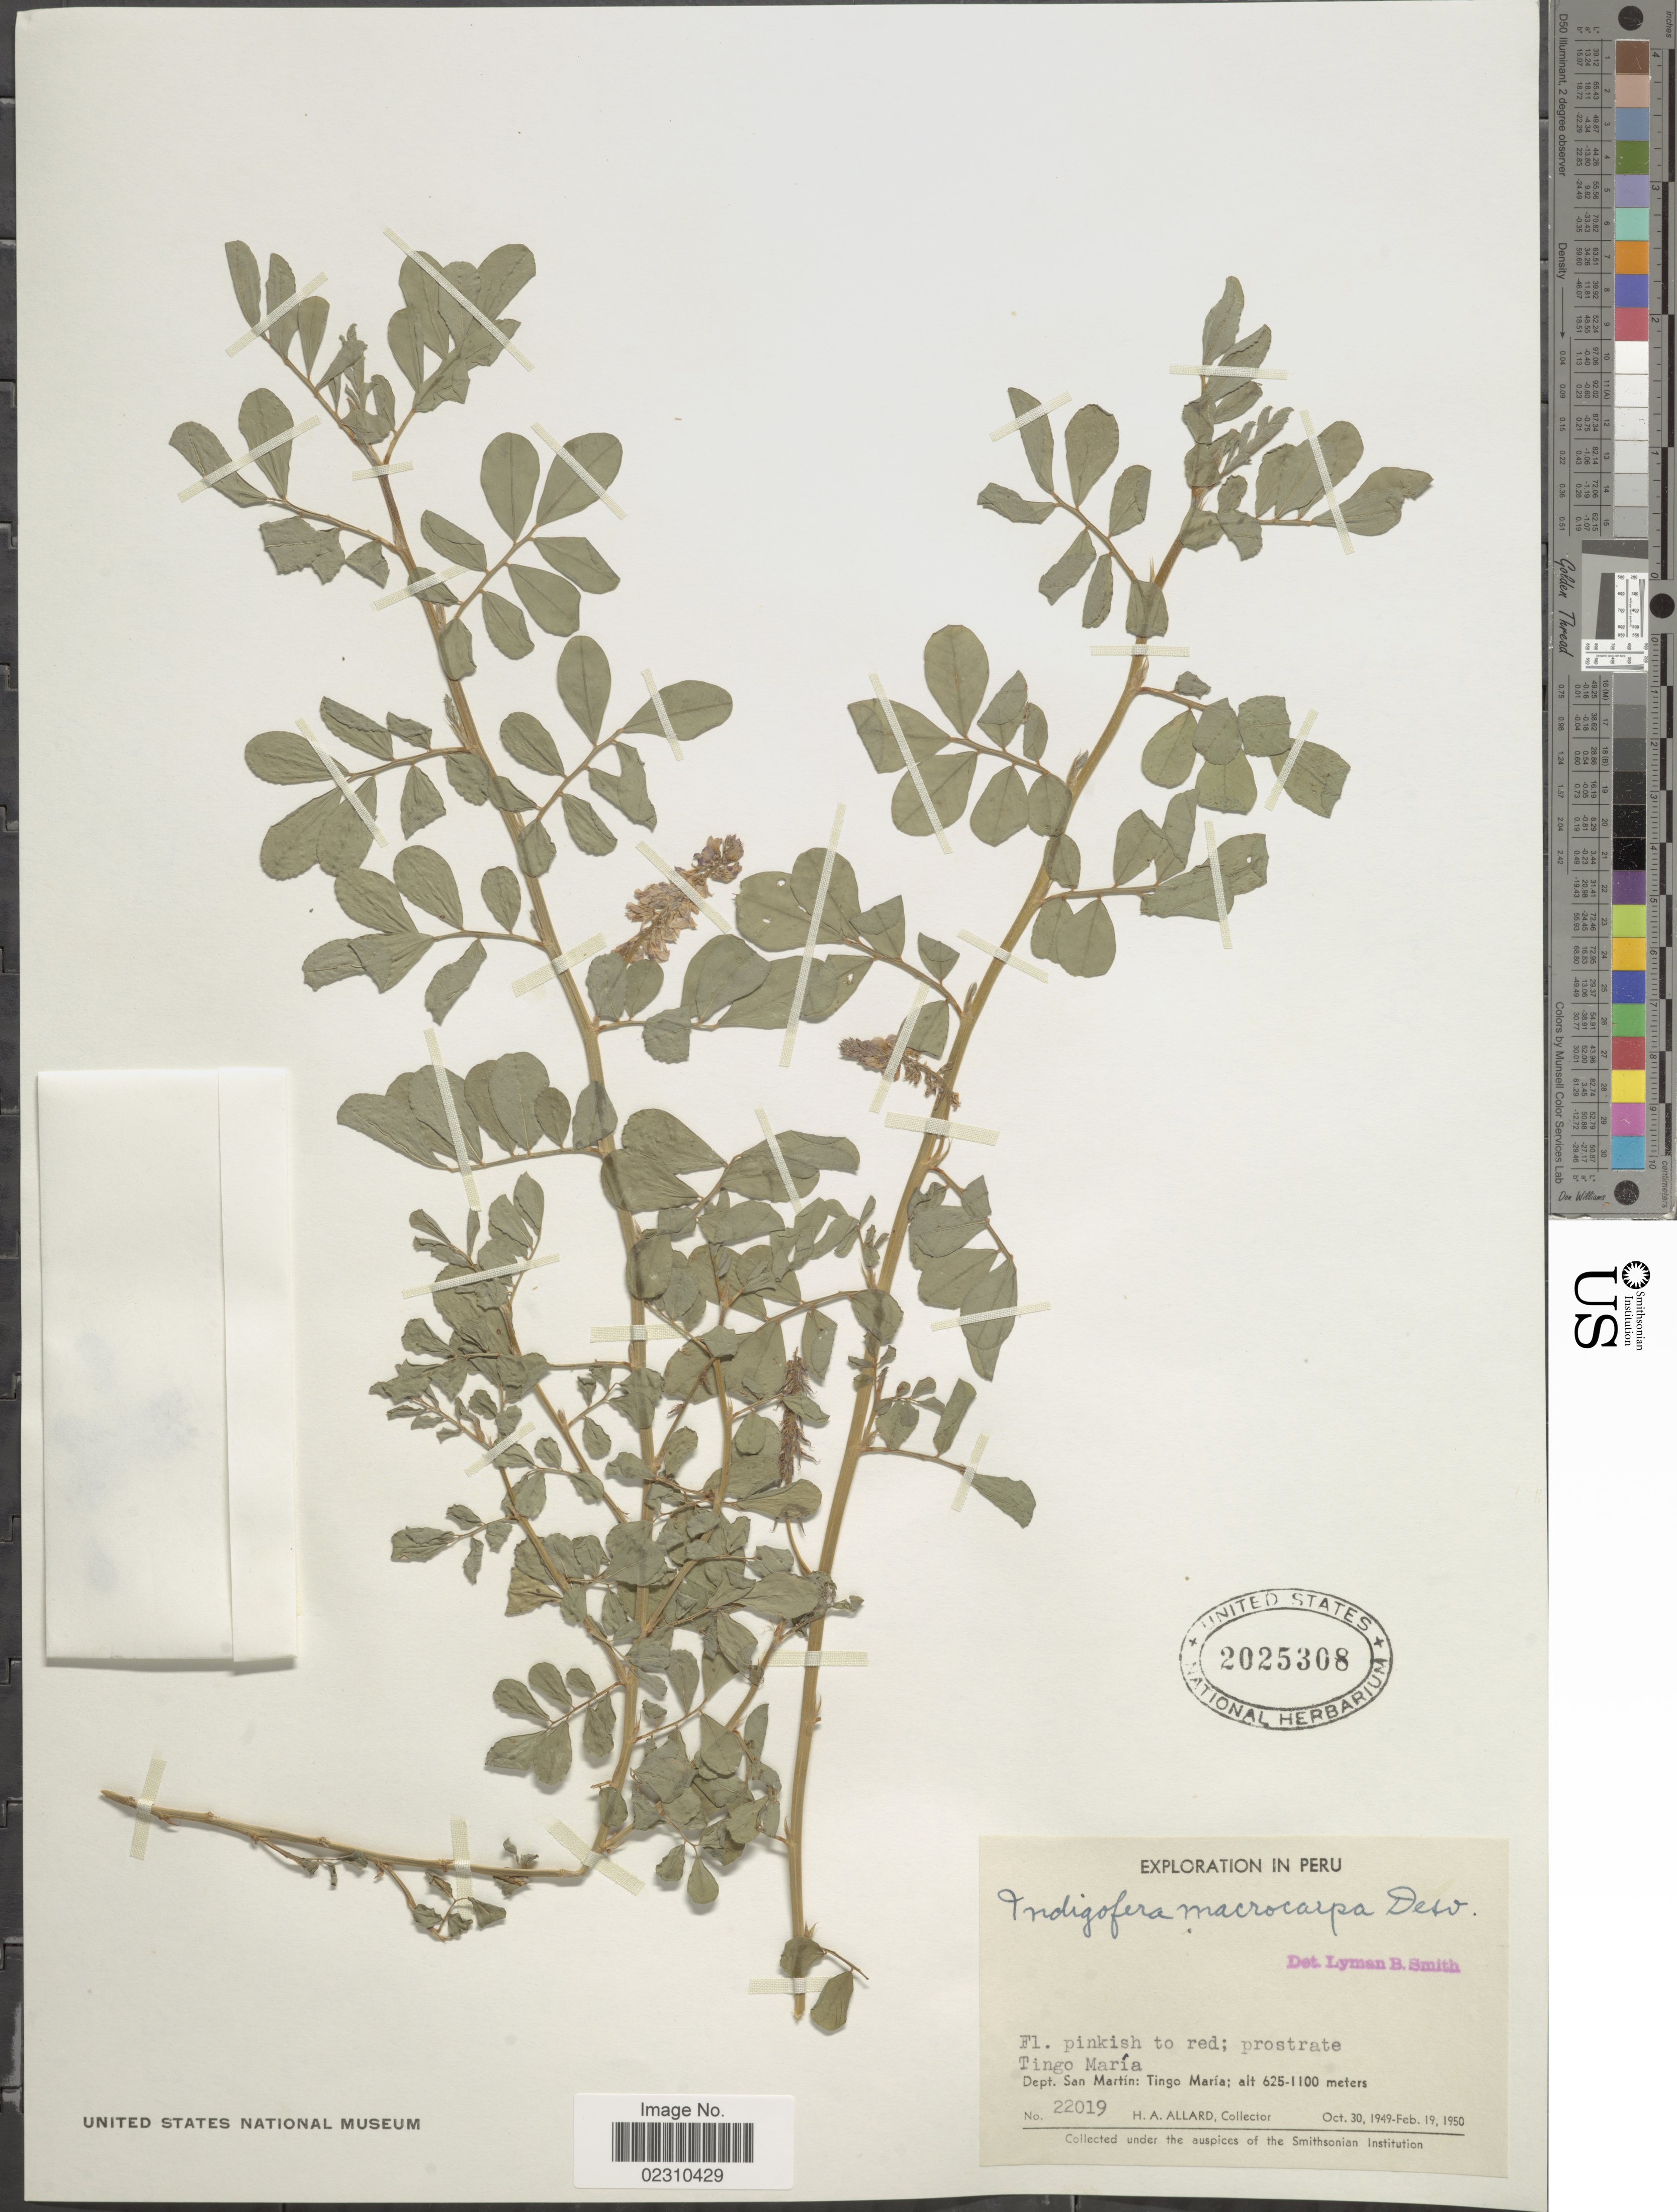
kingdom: Plantae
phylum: Tracheophyta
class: Magnoliopsida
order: Fabales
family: Fabaceae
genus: Indigofera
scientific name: Indigofera macrocarpa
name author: Desv.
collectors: H. A. Allard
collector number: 22019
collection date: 1949-10-30/1950-02-19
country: Peru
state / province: San Martín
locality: Tingo Maria, Dept. San Martin: Tingo Maria.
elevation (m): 625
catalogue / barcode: US 2025308